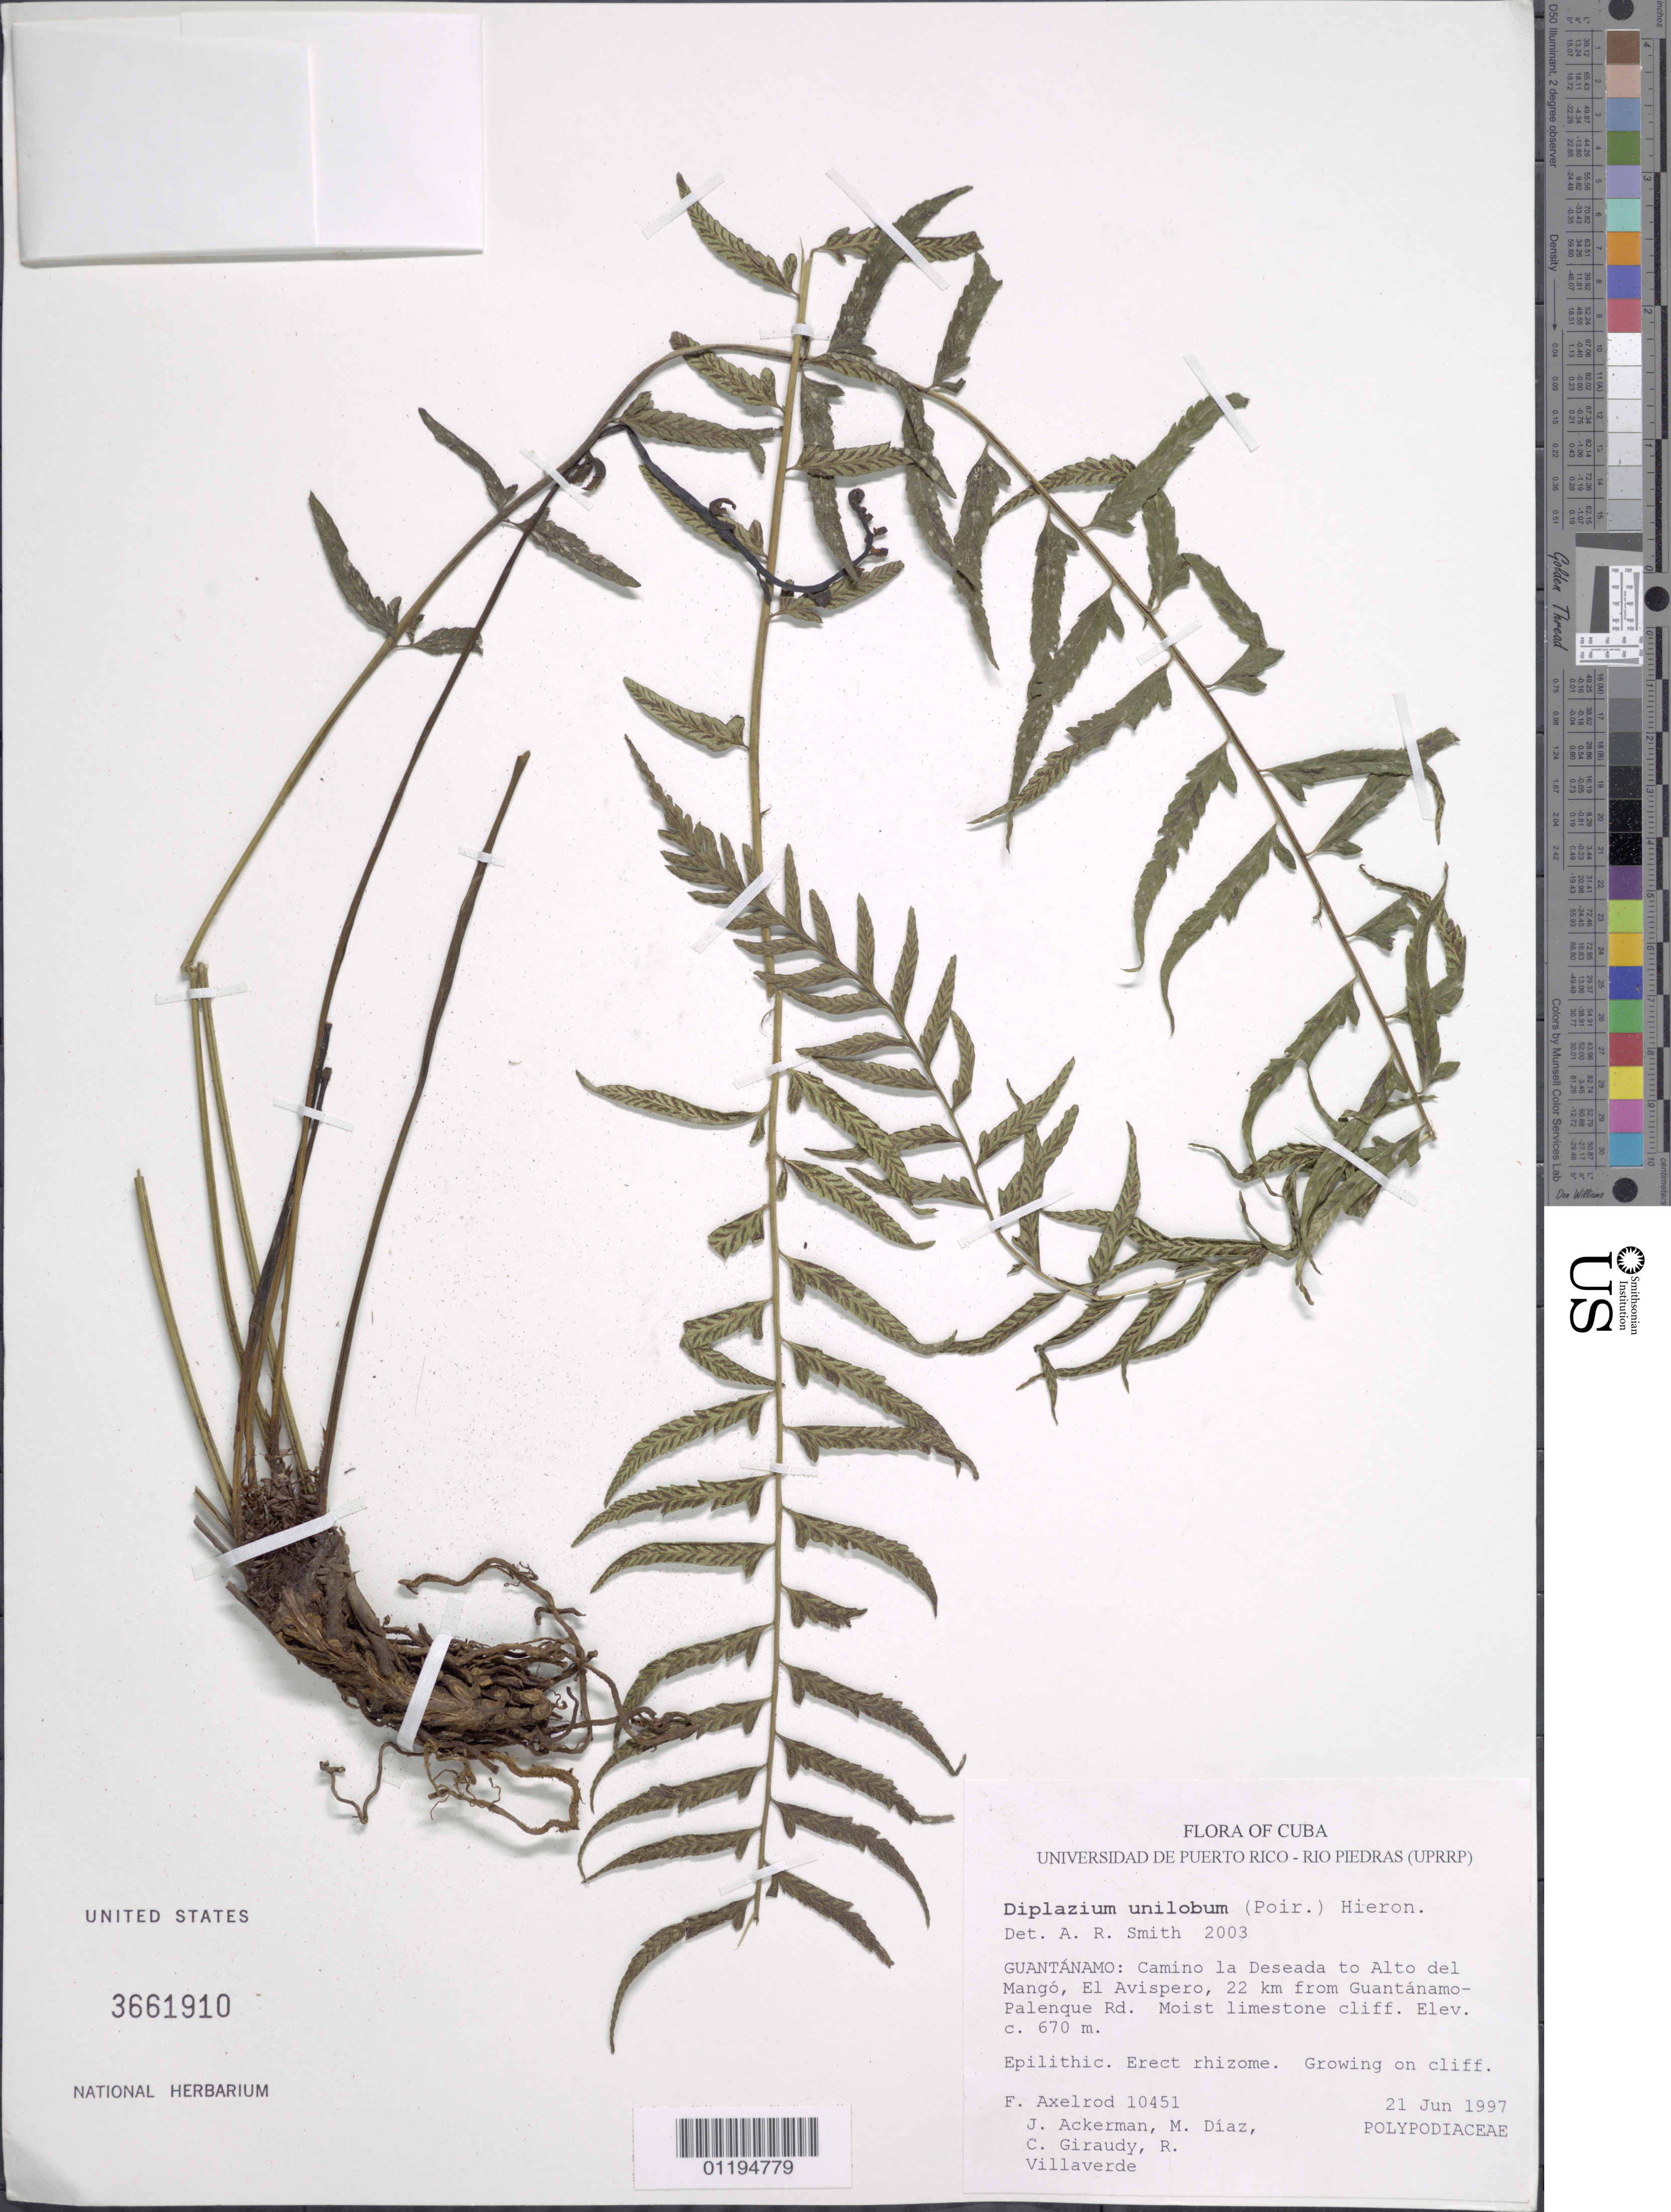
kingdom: Plantae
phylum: Tracheophyta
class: Polypodiopsida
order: Polypodiales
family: Athyriaceae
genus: Diplazium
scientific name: Diplazium unilobum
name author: (Poir.) Hieron.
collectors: F. S. Axelrod, J. Ackerman, C. Giraudy, R. Villaverde & M. Díaz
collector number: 10451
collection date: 1997-06-21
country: Cuba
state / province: Guantanamo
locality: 22 km from Guantanamo-Pelnquw rd.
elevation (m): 670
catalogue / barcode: US 3661910